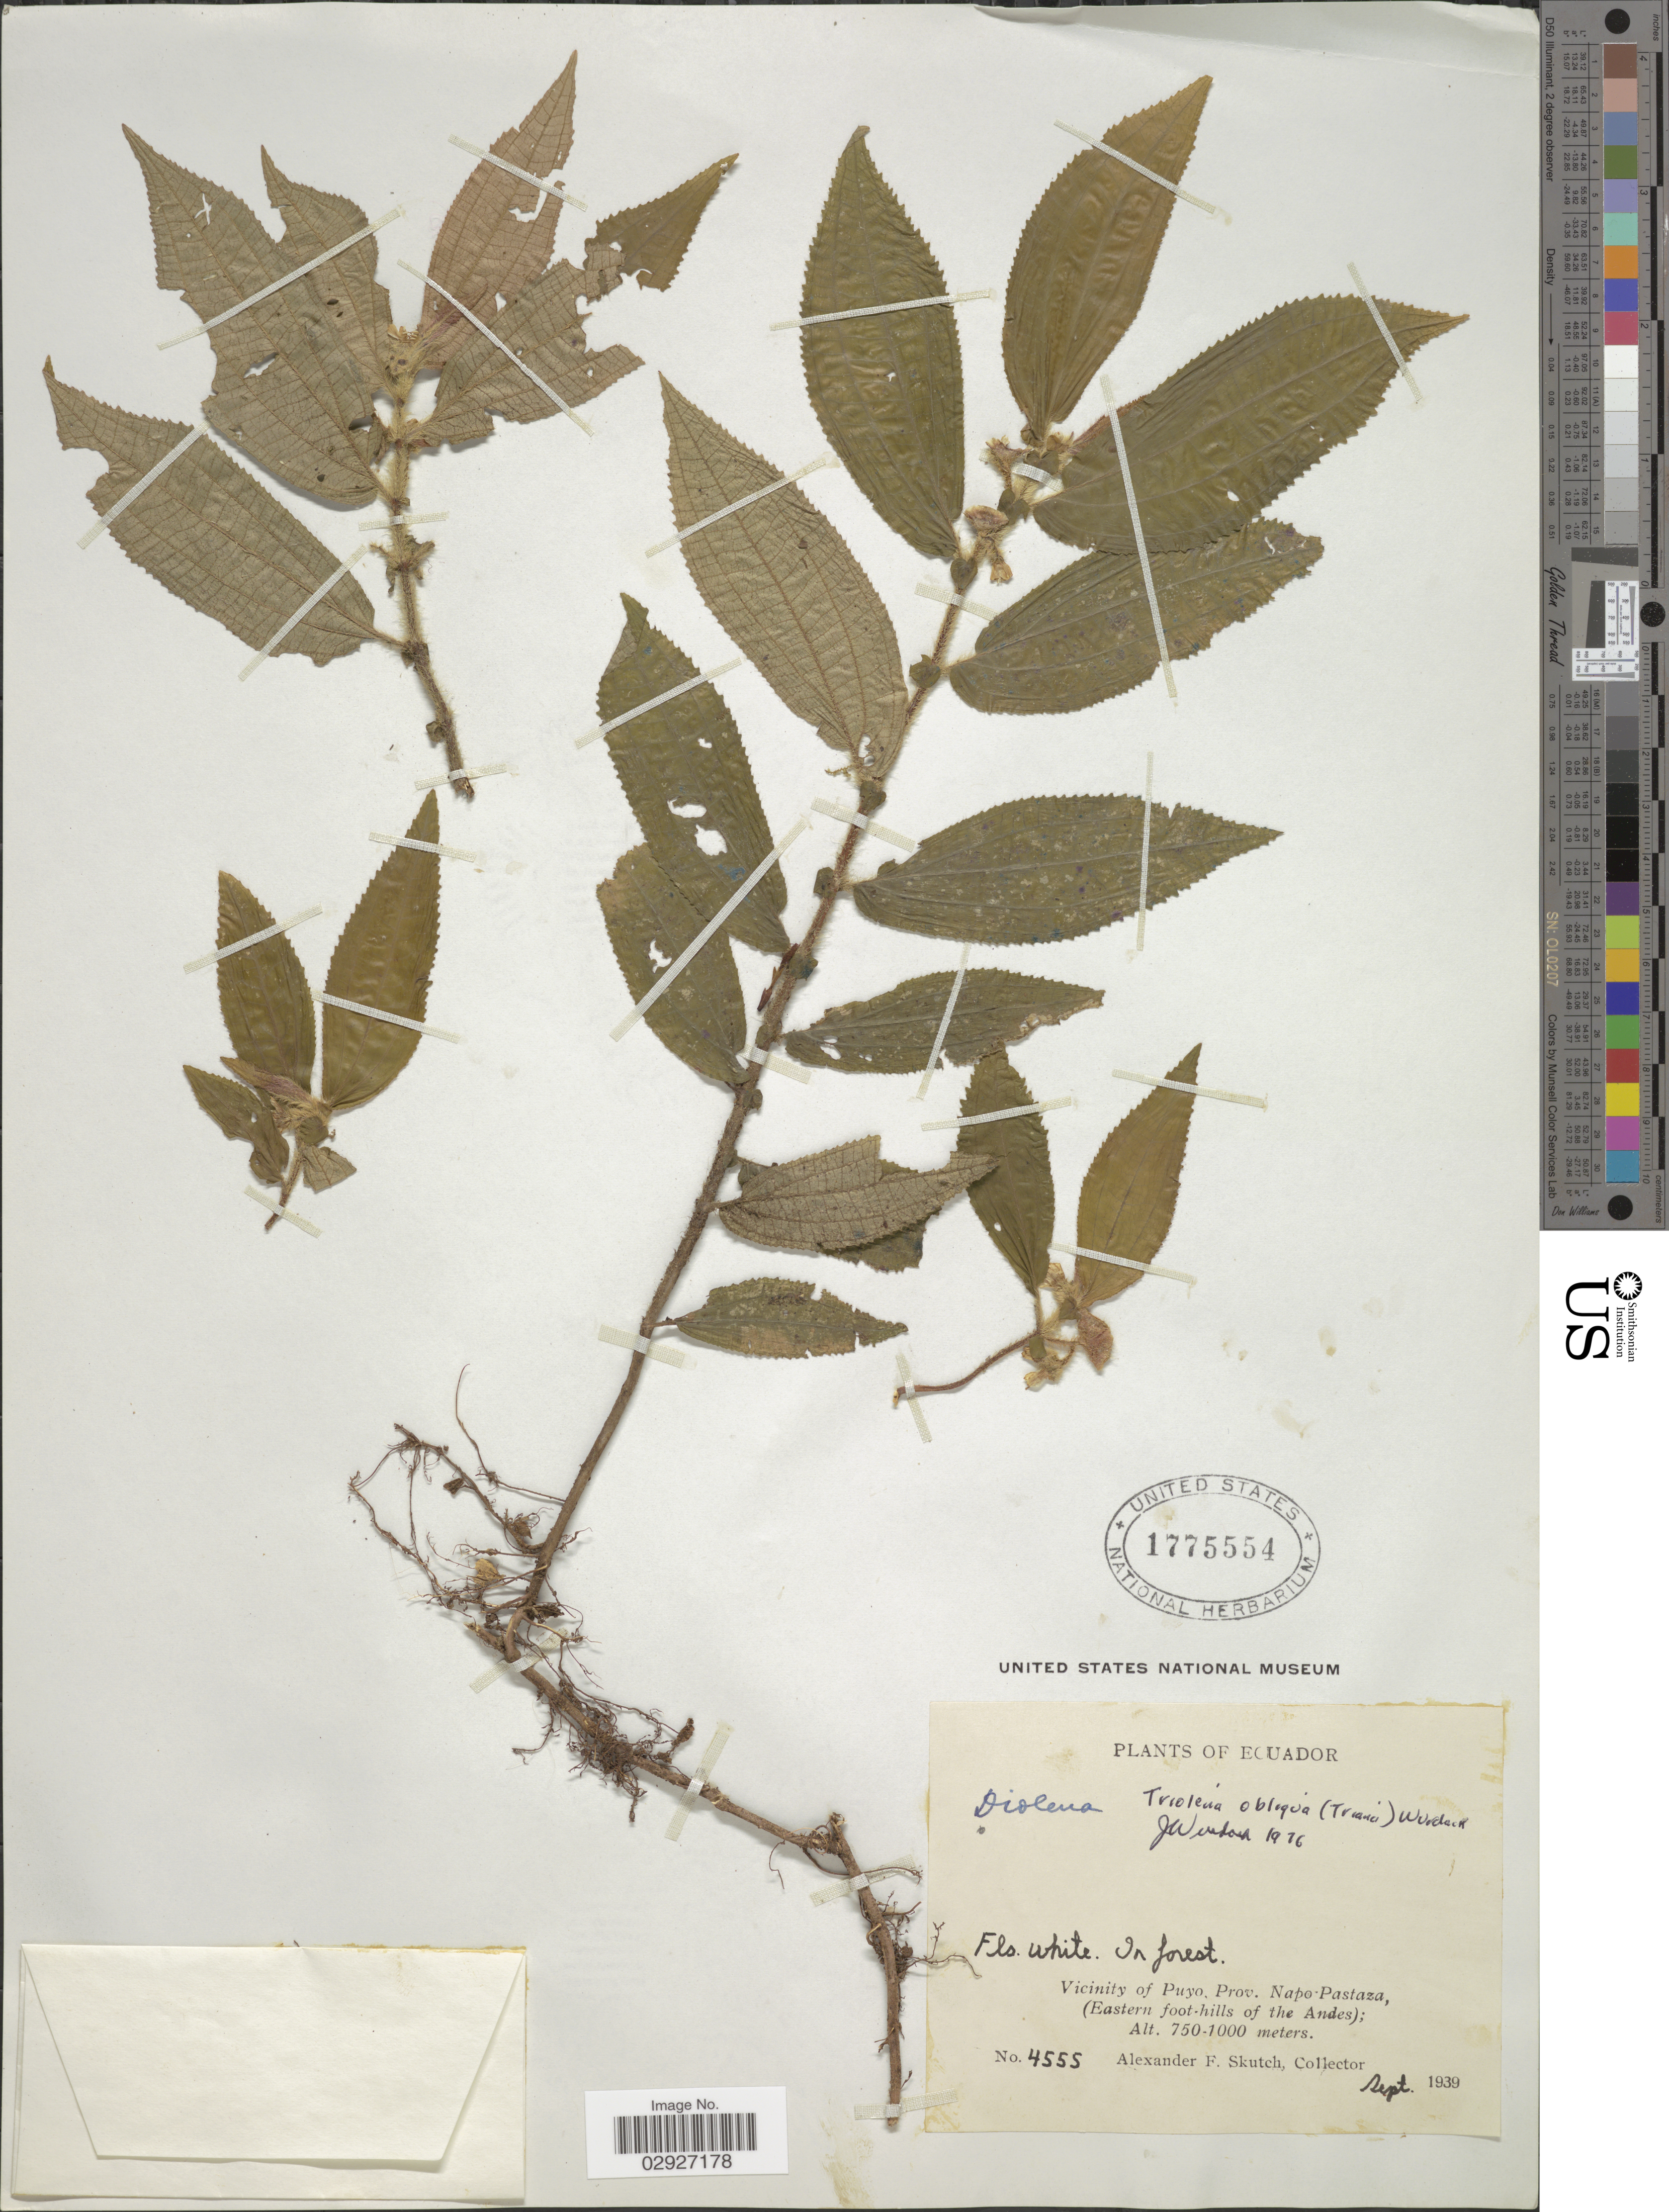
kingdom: Plantae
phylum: Tracheophyta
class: Magnoliopsida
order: Myrtales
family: Melastomataceae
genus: Triolena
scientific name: Triolena obliqua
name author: (Triana) Wurdack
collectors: A. F. Skutch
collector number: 4555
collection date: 1939-09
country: Ecuador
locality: Vicinity of Puyo, prov. Napo-Pastaza, (Eastern foot-hills of the Andes).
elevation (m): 750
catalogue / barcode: US 1775554